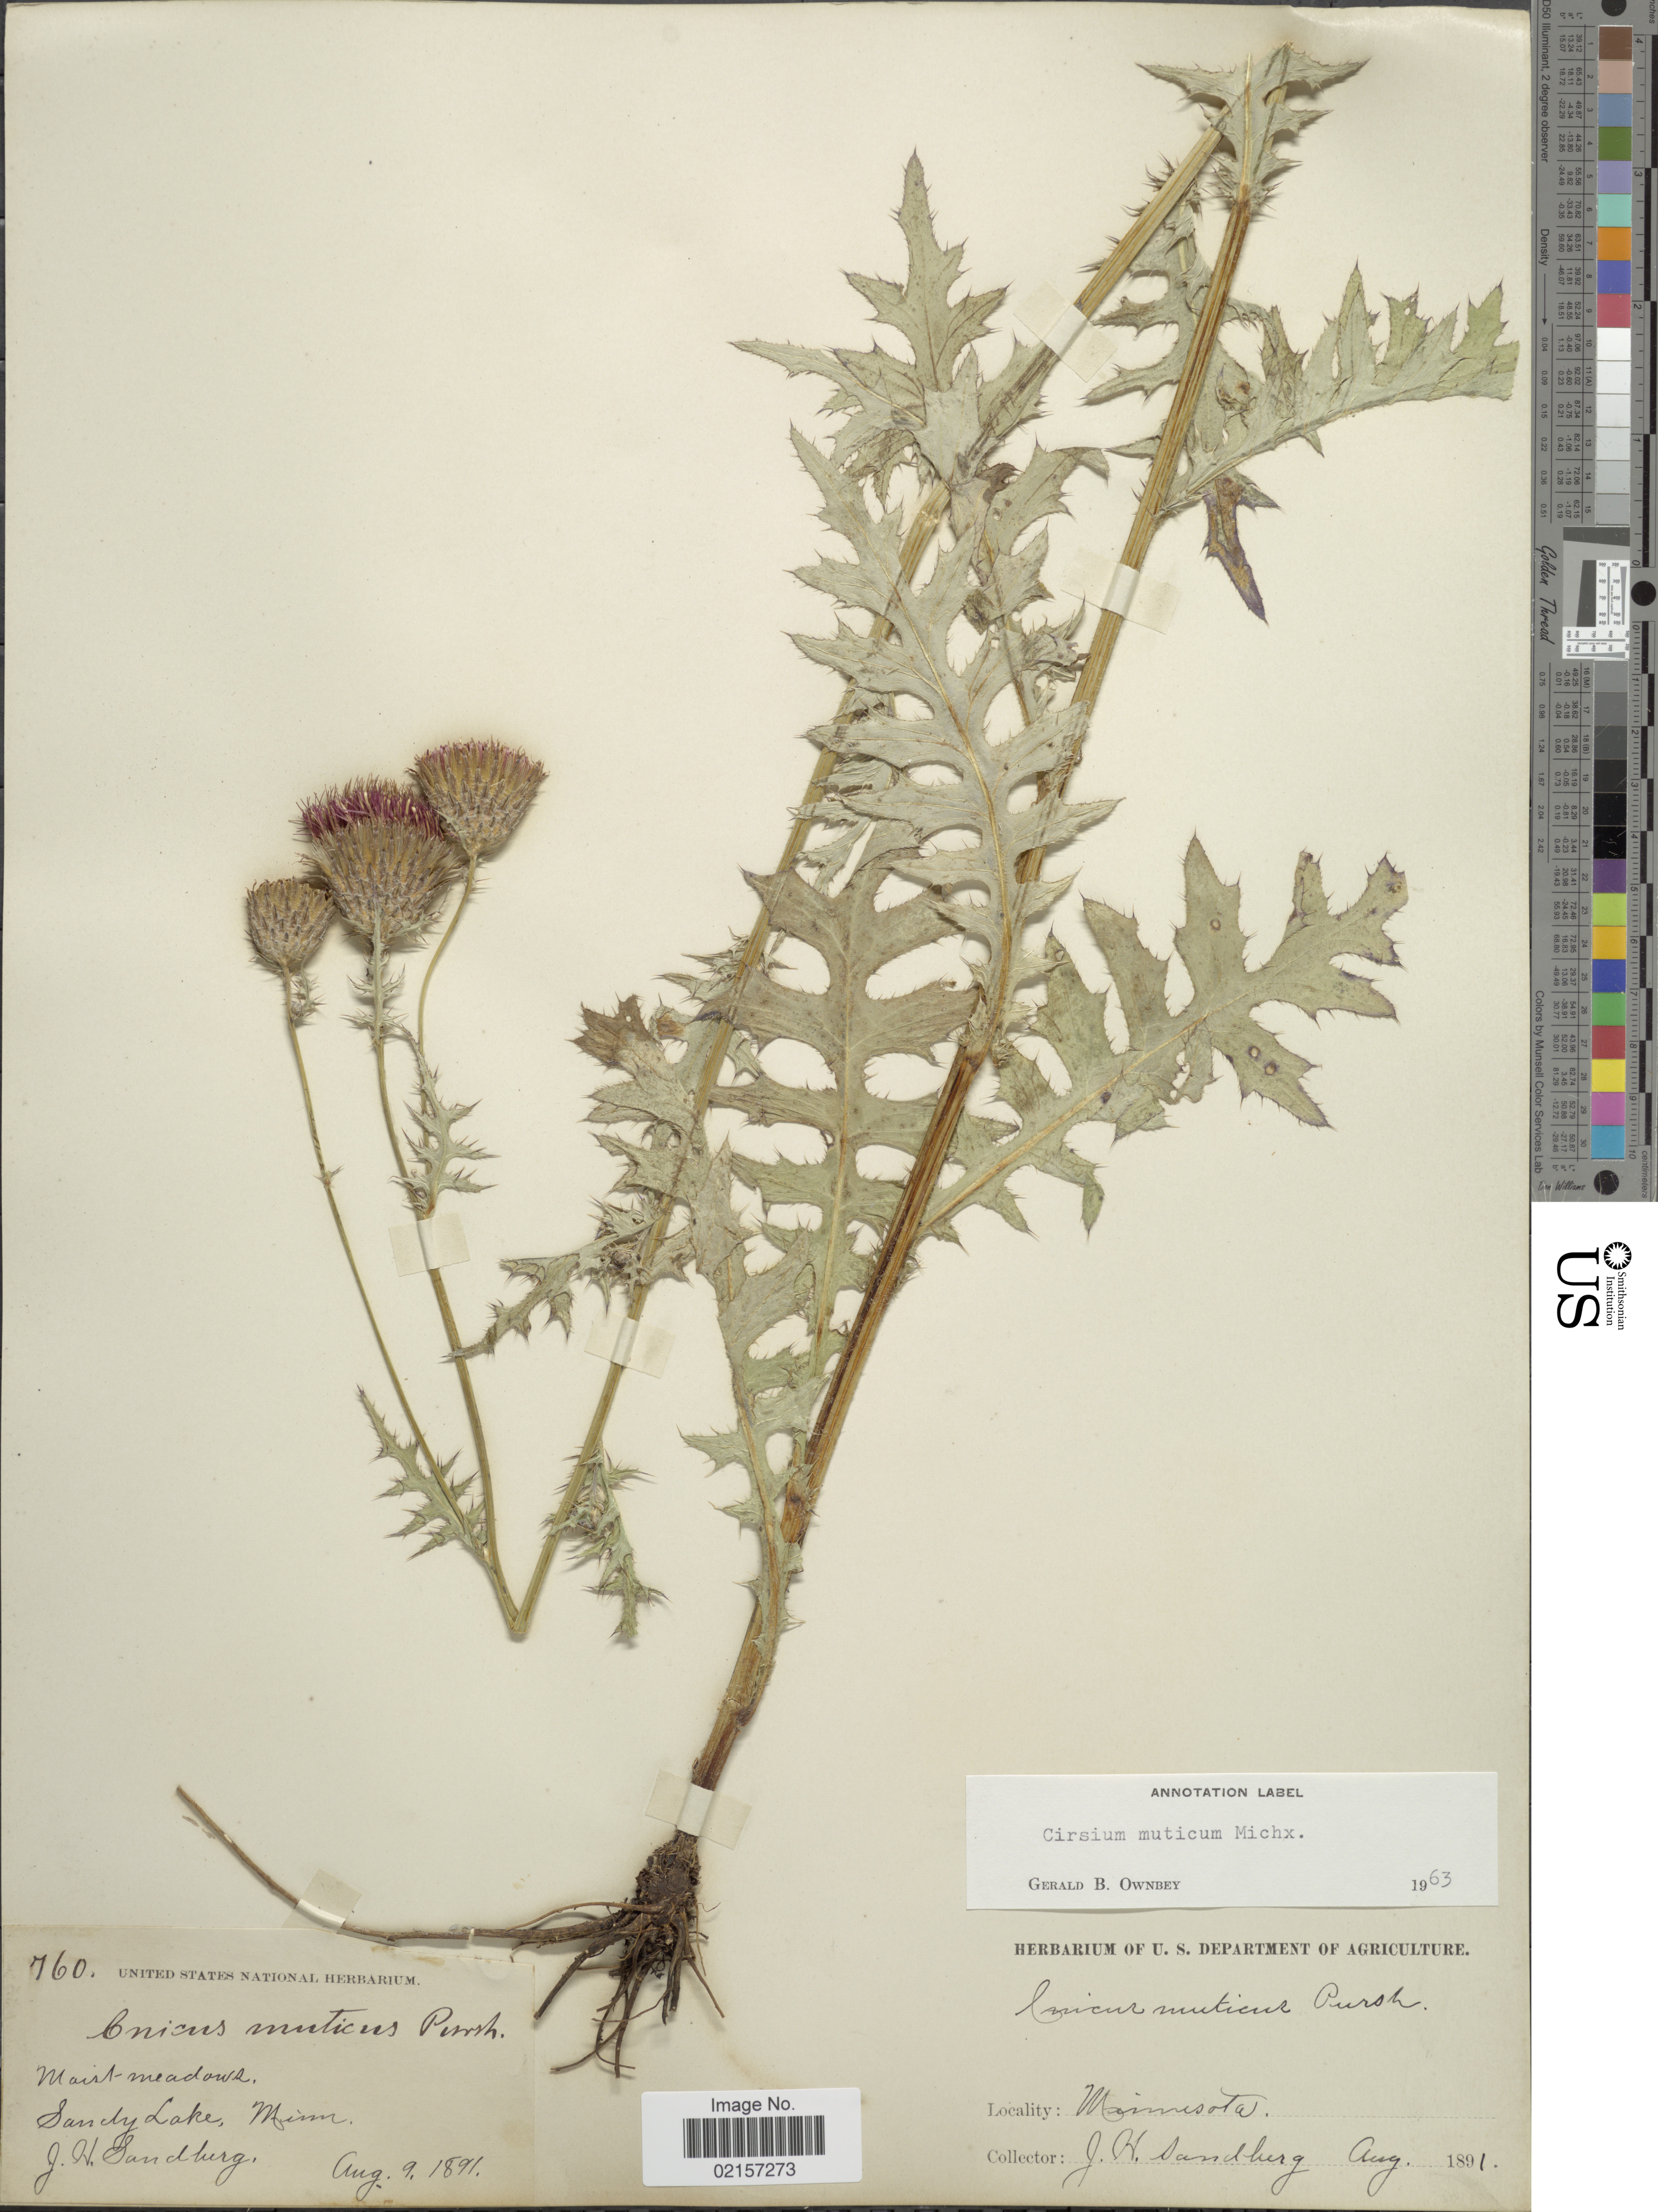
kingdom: Plantae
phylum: Tracheophyta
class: Magnoliopsida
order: Asterales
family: Asteraceae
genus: Cirsium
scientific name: Cirsium muticum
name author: Michx.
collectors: J. H. Sandberg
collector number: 760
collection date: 1891-08-09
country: United States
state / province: Minnesota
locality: Moist-meadows, Sandy Lake